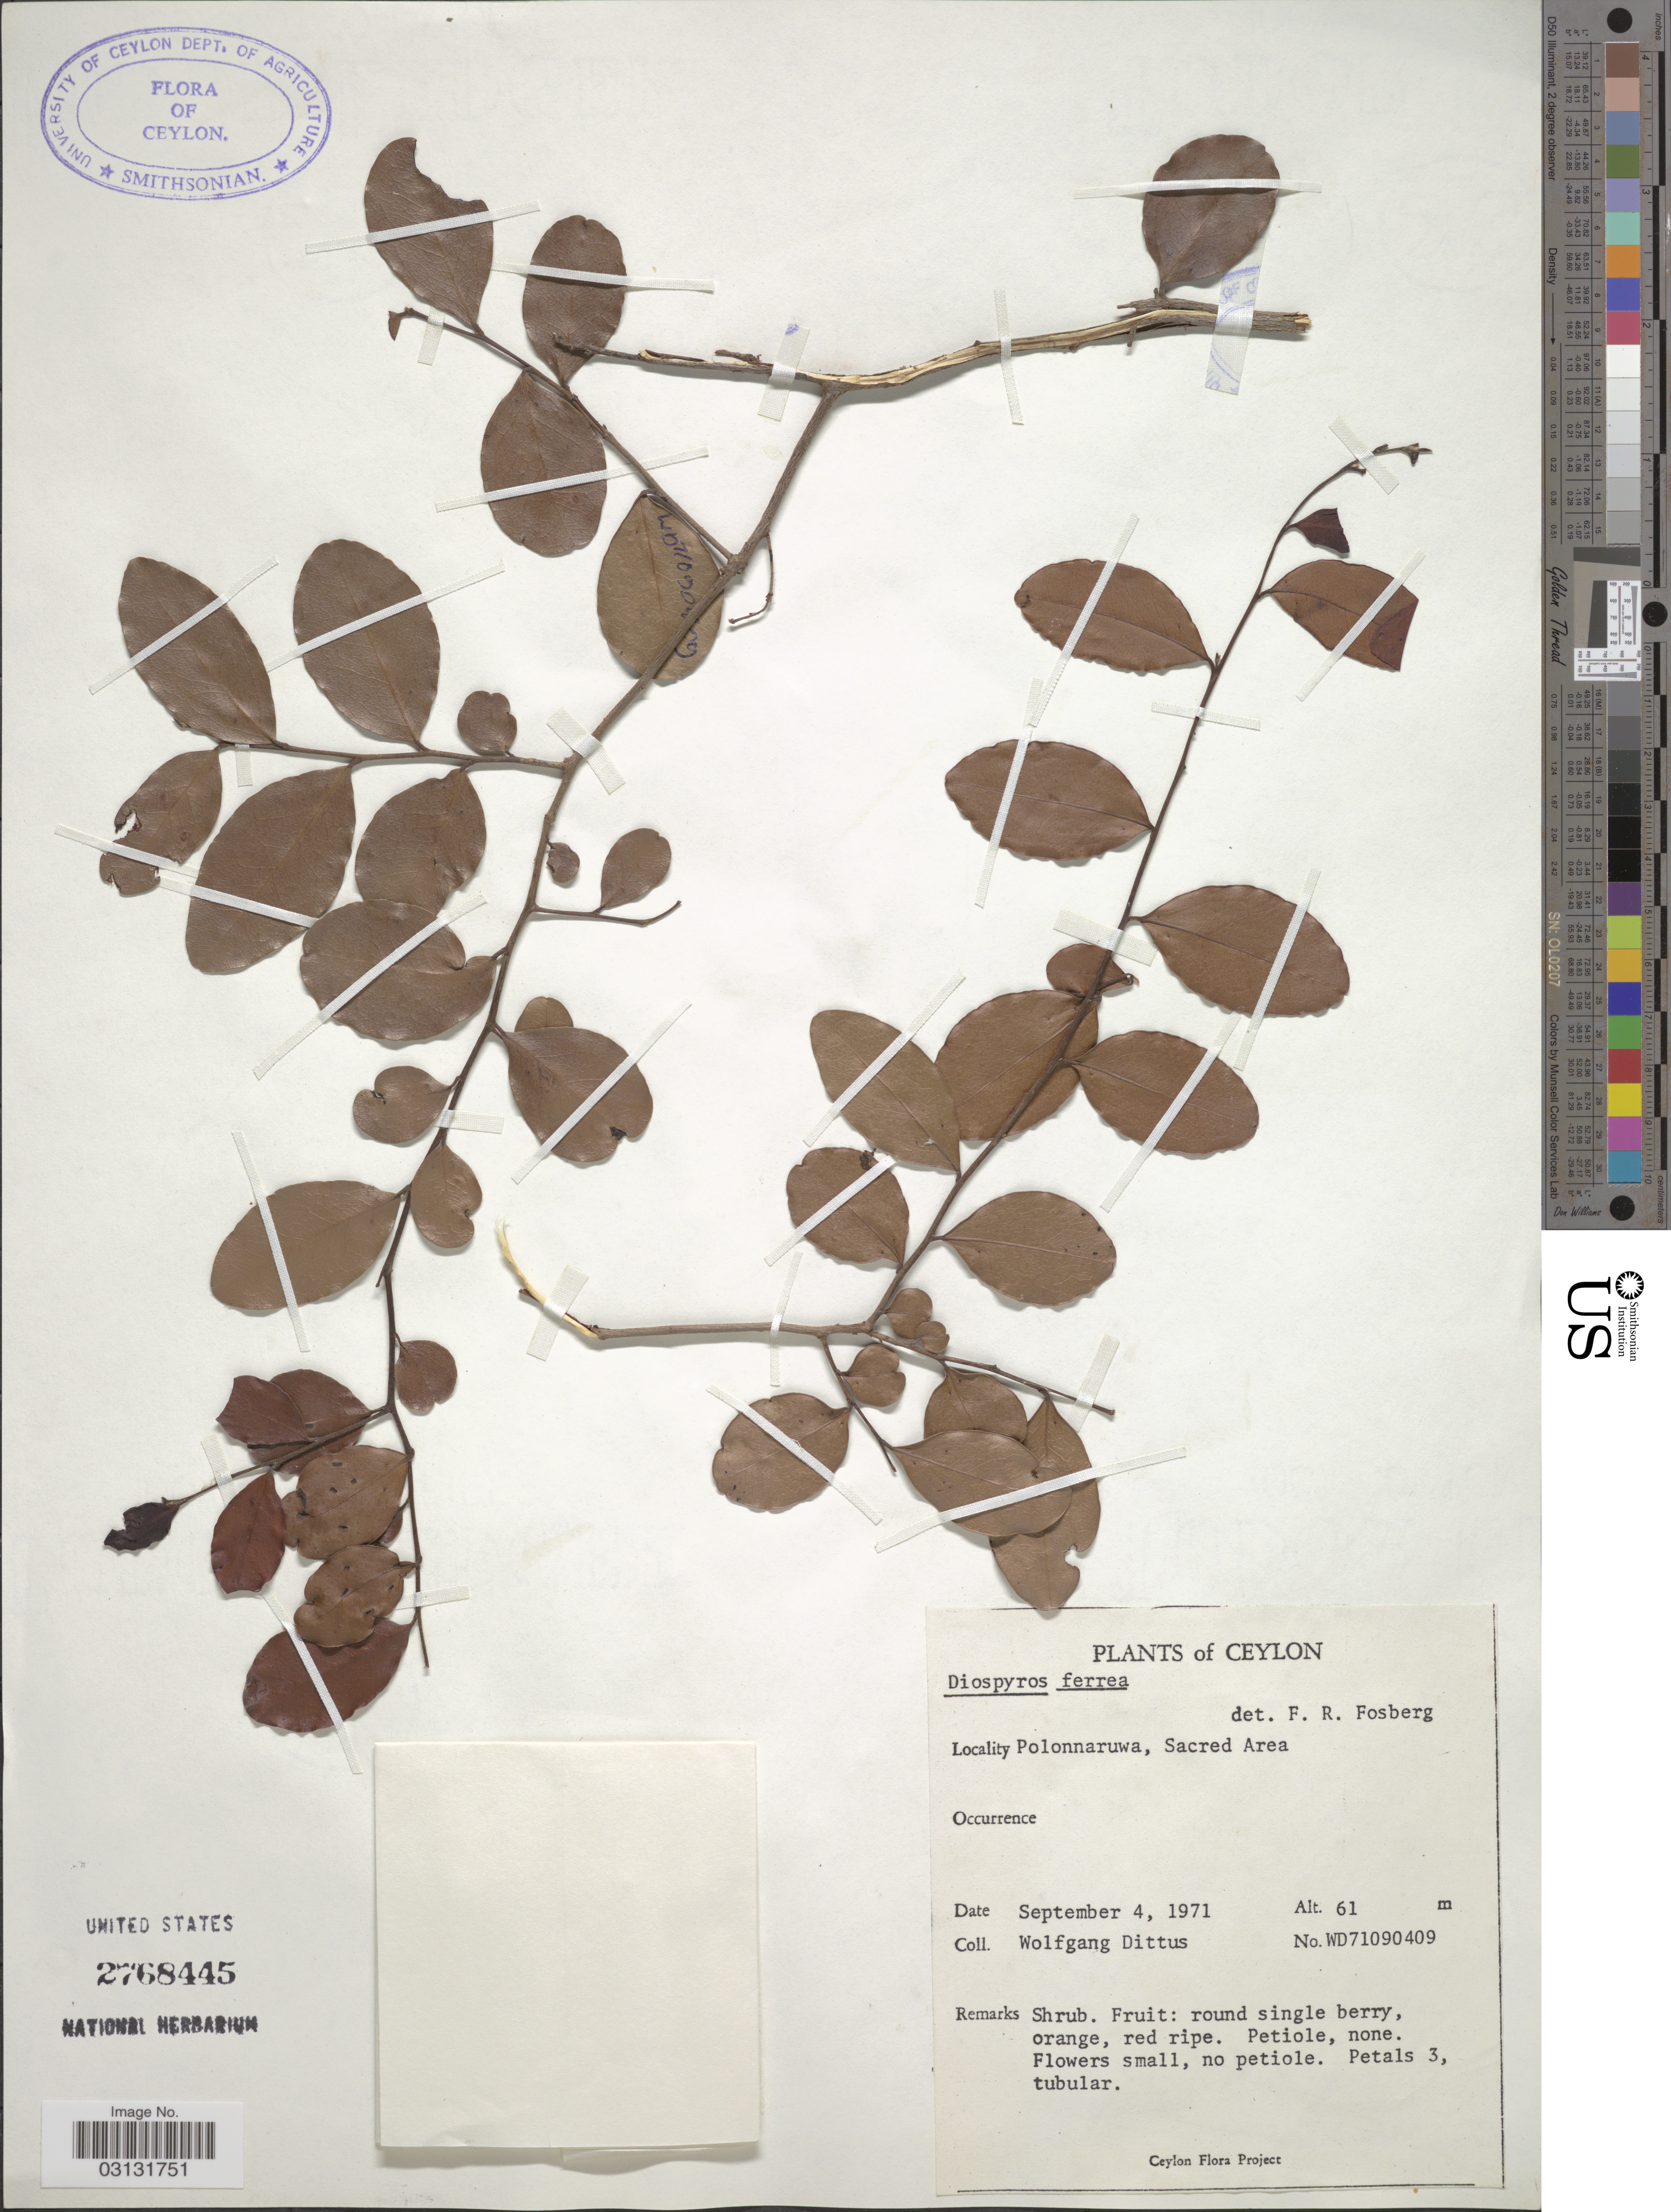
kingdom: Plantae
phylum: Tracheophyta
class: Magnoliopsida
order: Ericales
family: Ebenaceae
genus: Diospyros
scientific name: Diospyros ferrea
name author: (Willd.) Bakh.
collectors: W. Dittus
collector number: WD71090409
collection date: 1971-09-04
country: Sri Lanka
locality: Ceylon. Polonnaruwa, Sacred Area.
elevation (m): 61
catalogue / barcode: US 2768445